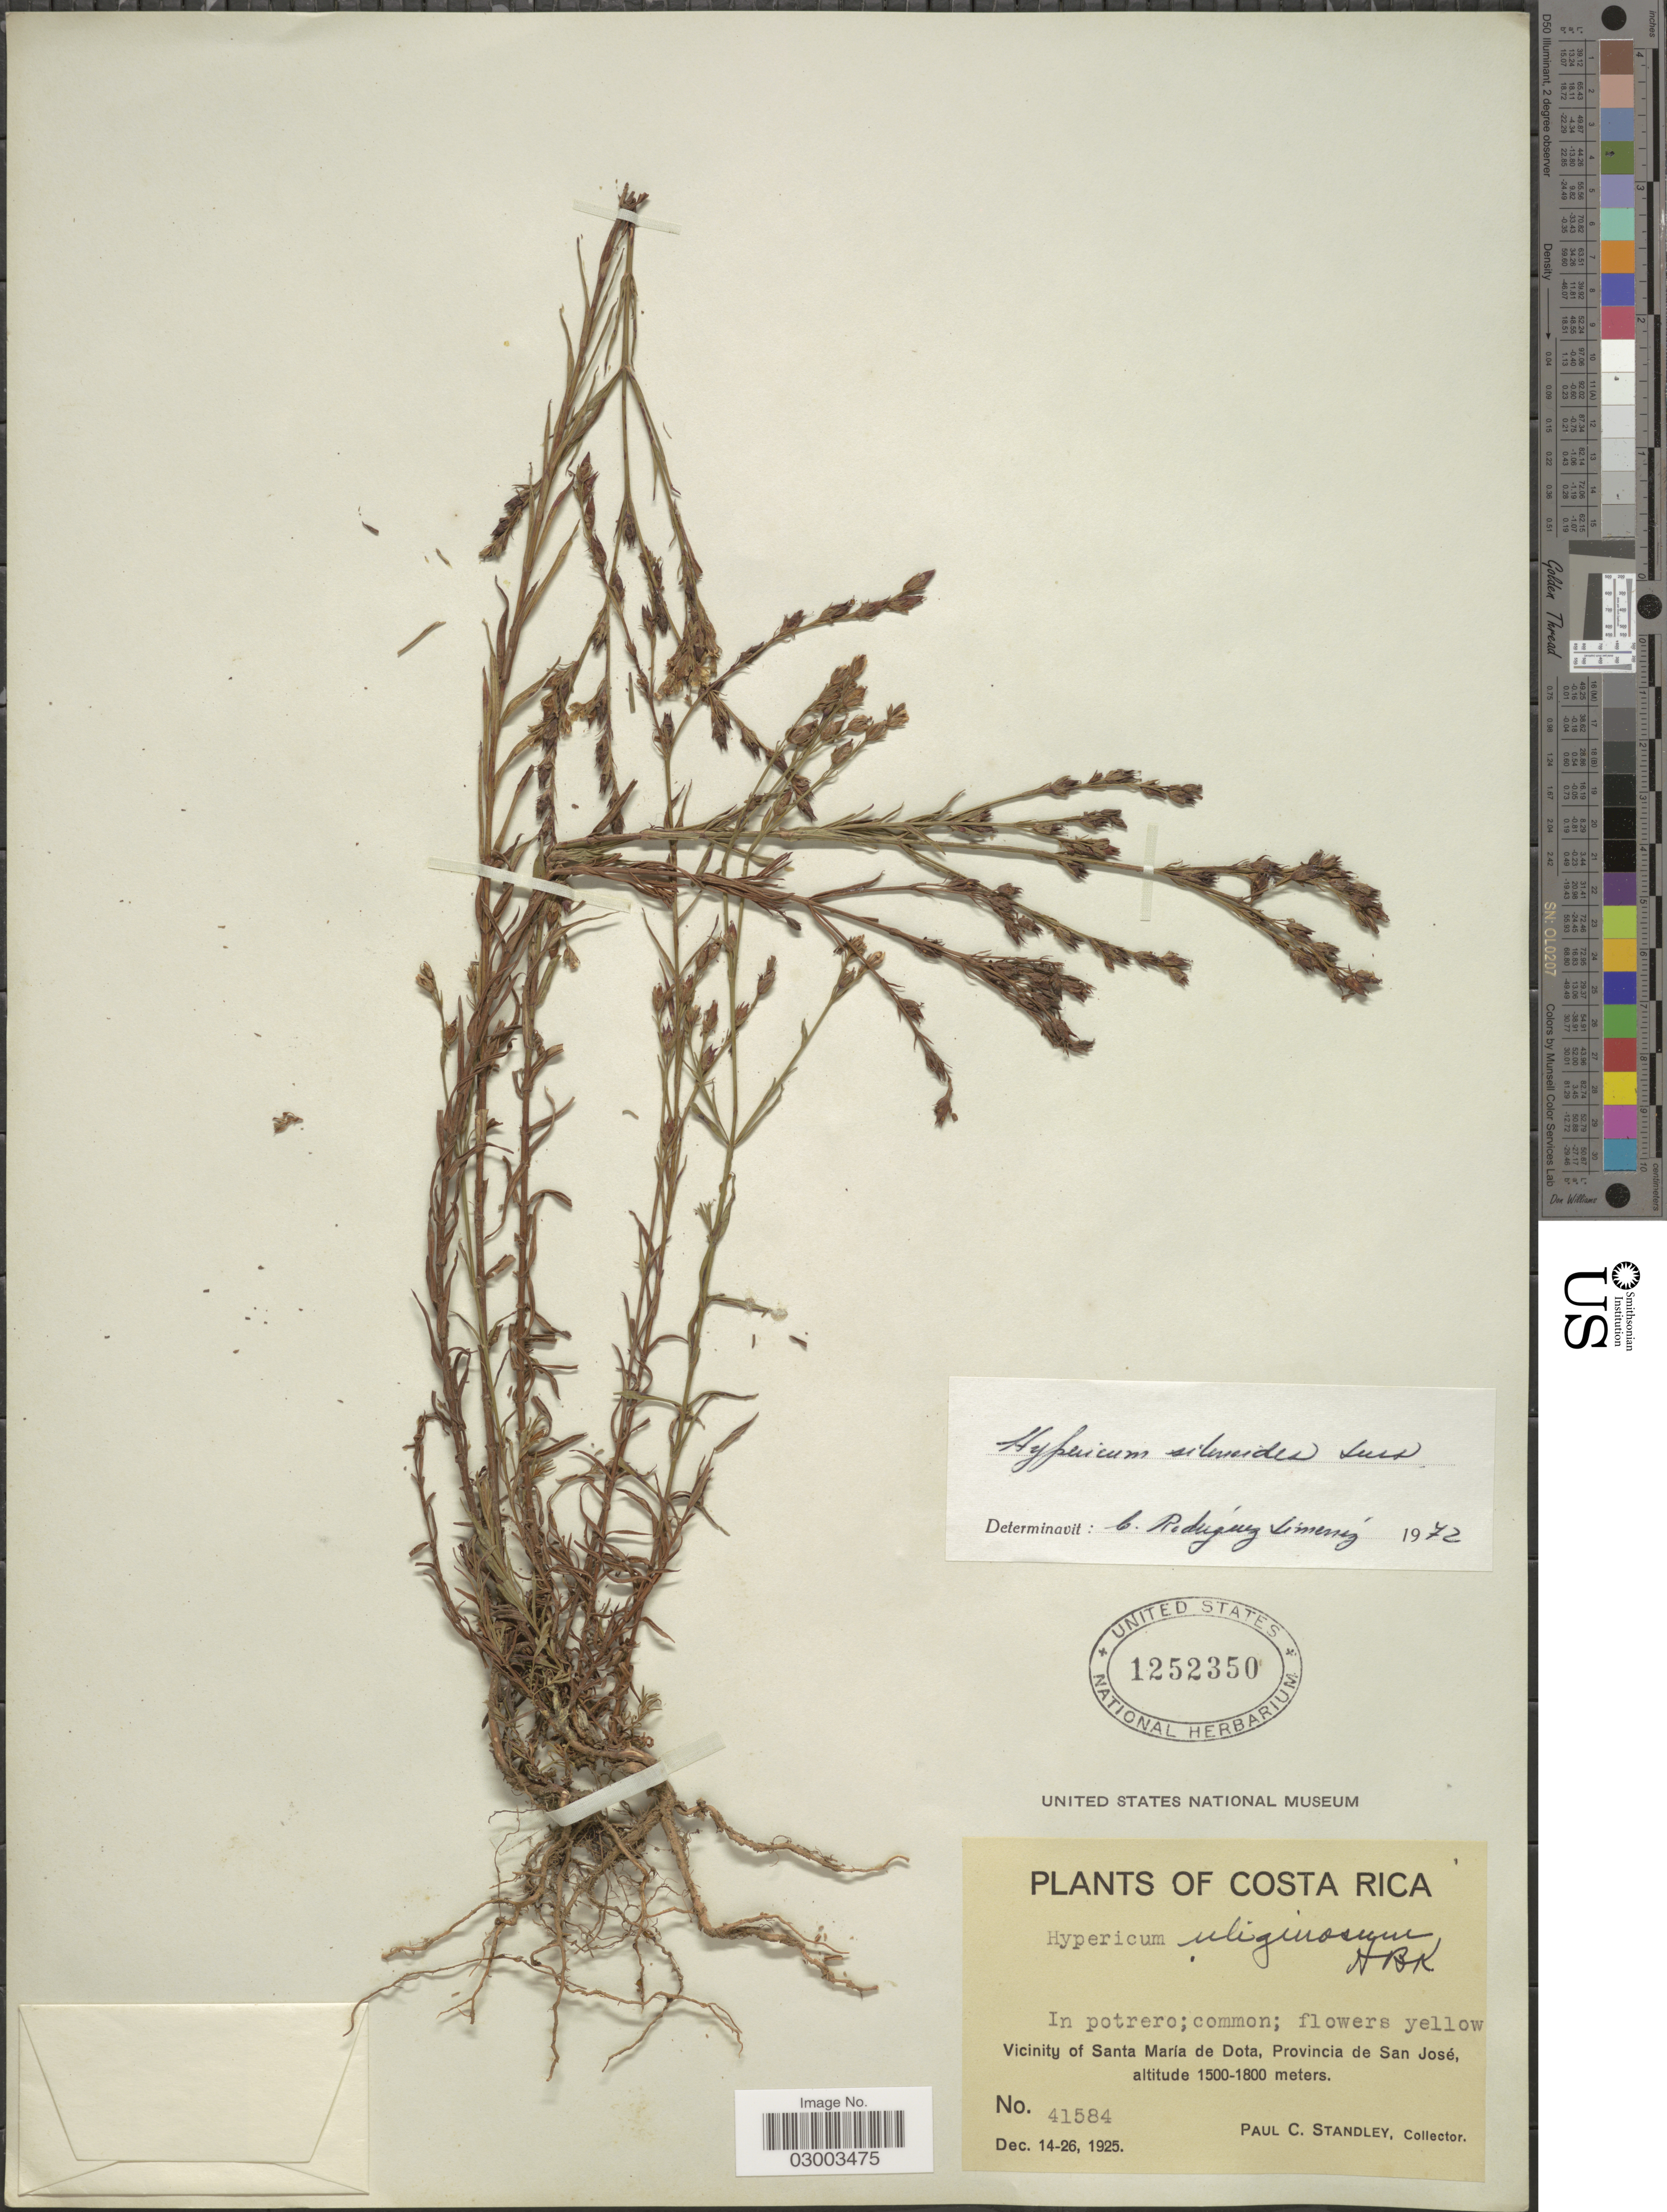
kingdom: Plantae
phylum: Tracheophyta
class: Magnoliopsida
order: Malpighiales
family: Hypericaceae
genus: Hypericum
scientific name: Hypericum silenoides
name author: Juss.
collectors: P. C. Standley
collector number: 41584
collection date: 1925-12-14/1925-12-26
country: Costa Rica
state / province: San José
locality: In potrero; Vicinity of Santa María de Dota.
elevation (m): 1500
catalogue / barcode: US 1252350